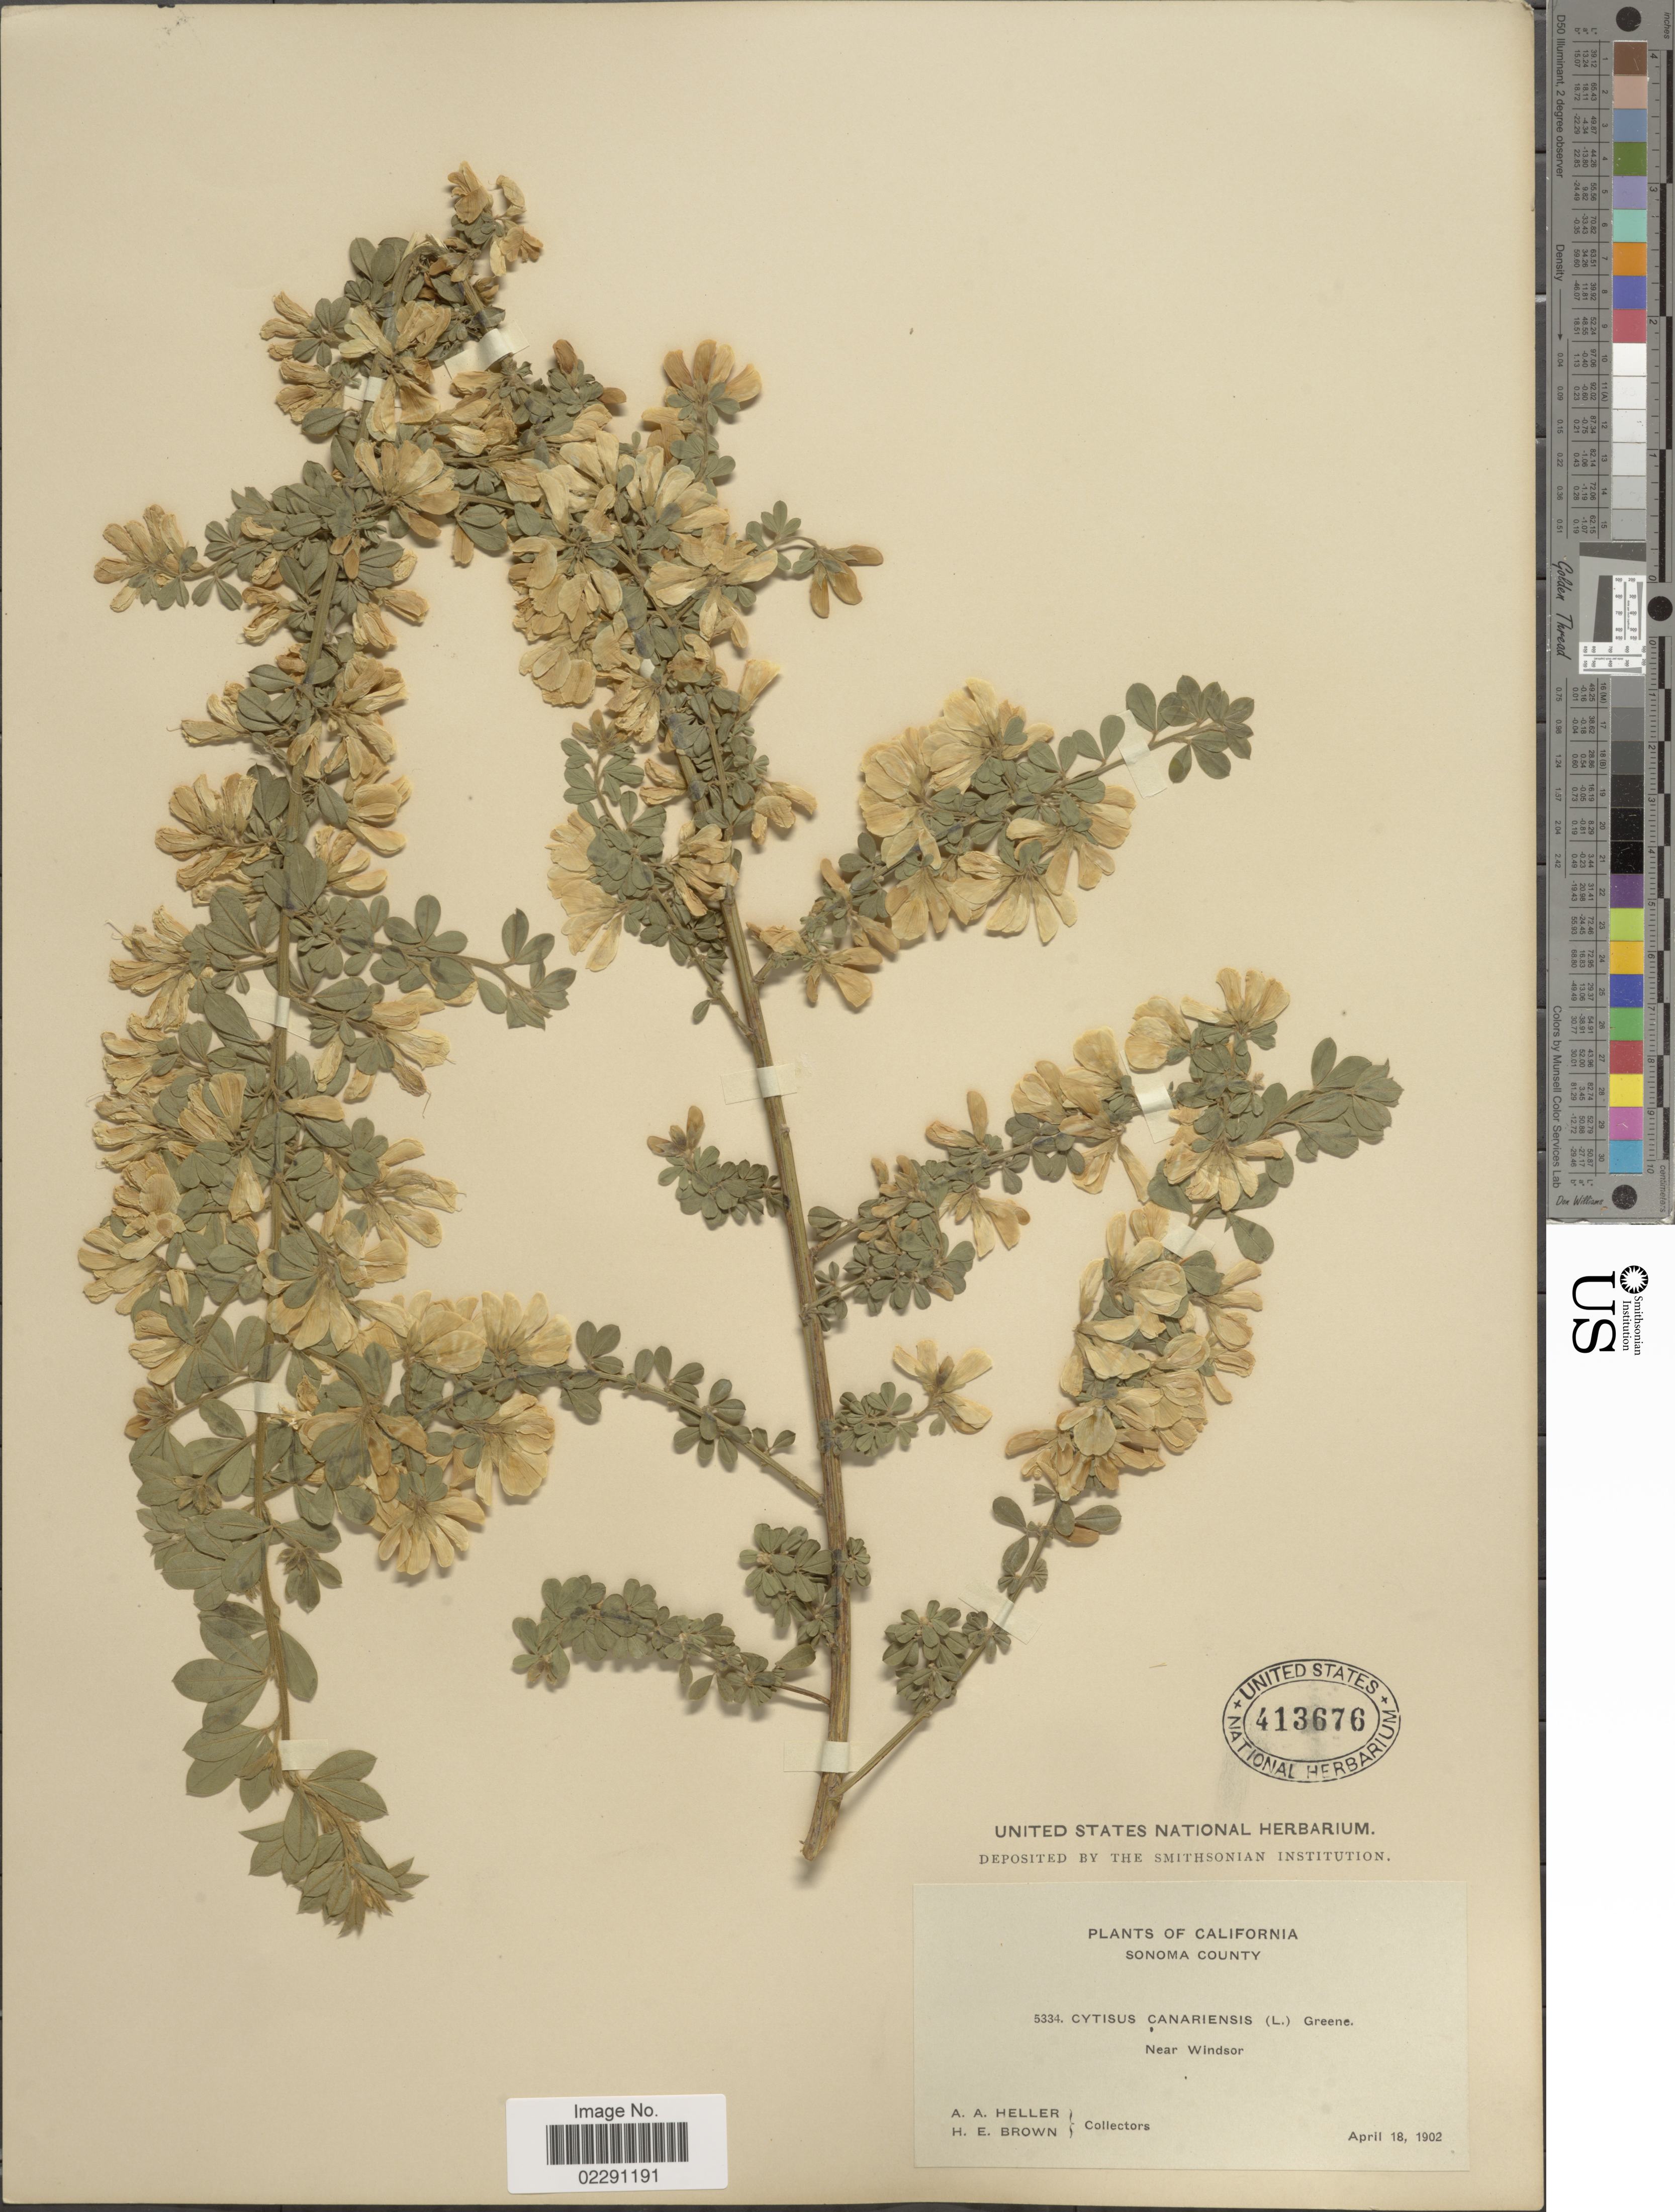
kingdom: Plantae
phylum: Tracheophyta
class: Magnoliopsida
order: Fabales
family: Fabaceae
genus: Genista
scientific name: Genista monspessulana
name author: (L.) L.A.S. Johnson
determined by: Strong, Mark T., (BOT), Smithsonian Institution - National Museum of Natural History (UNITED STATES)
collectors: A. A. Heller & H. E. Brown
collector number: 5334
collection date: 1902-04-18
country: United States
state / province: California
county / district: Sonoma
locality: Sonoma County, near Windsor.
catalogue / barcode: US 413676